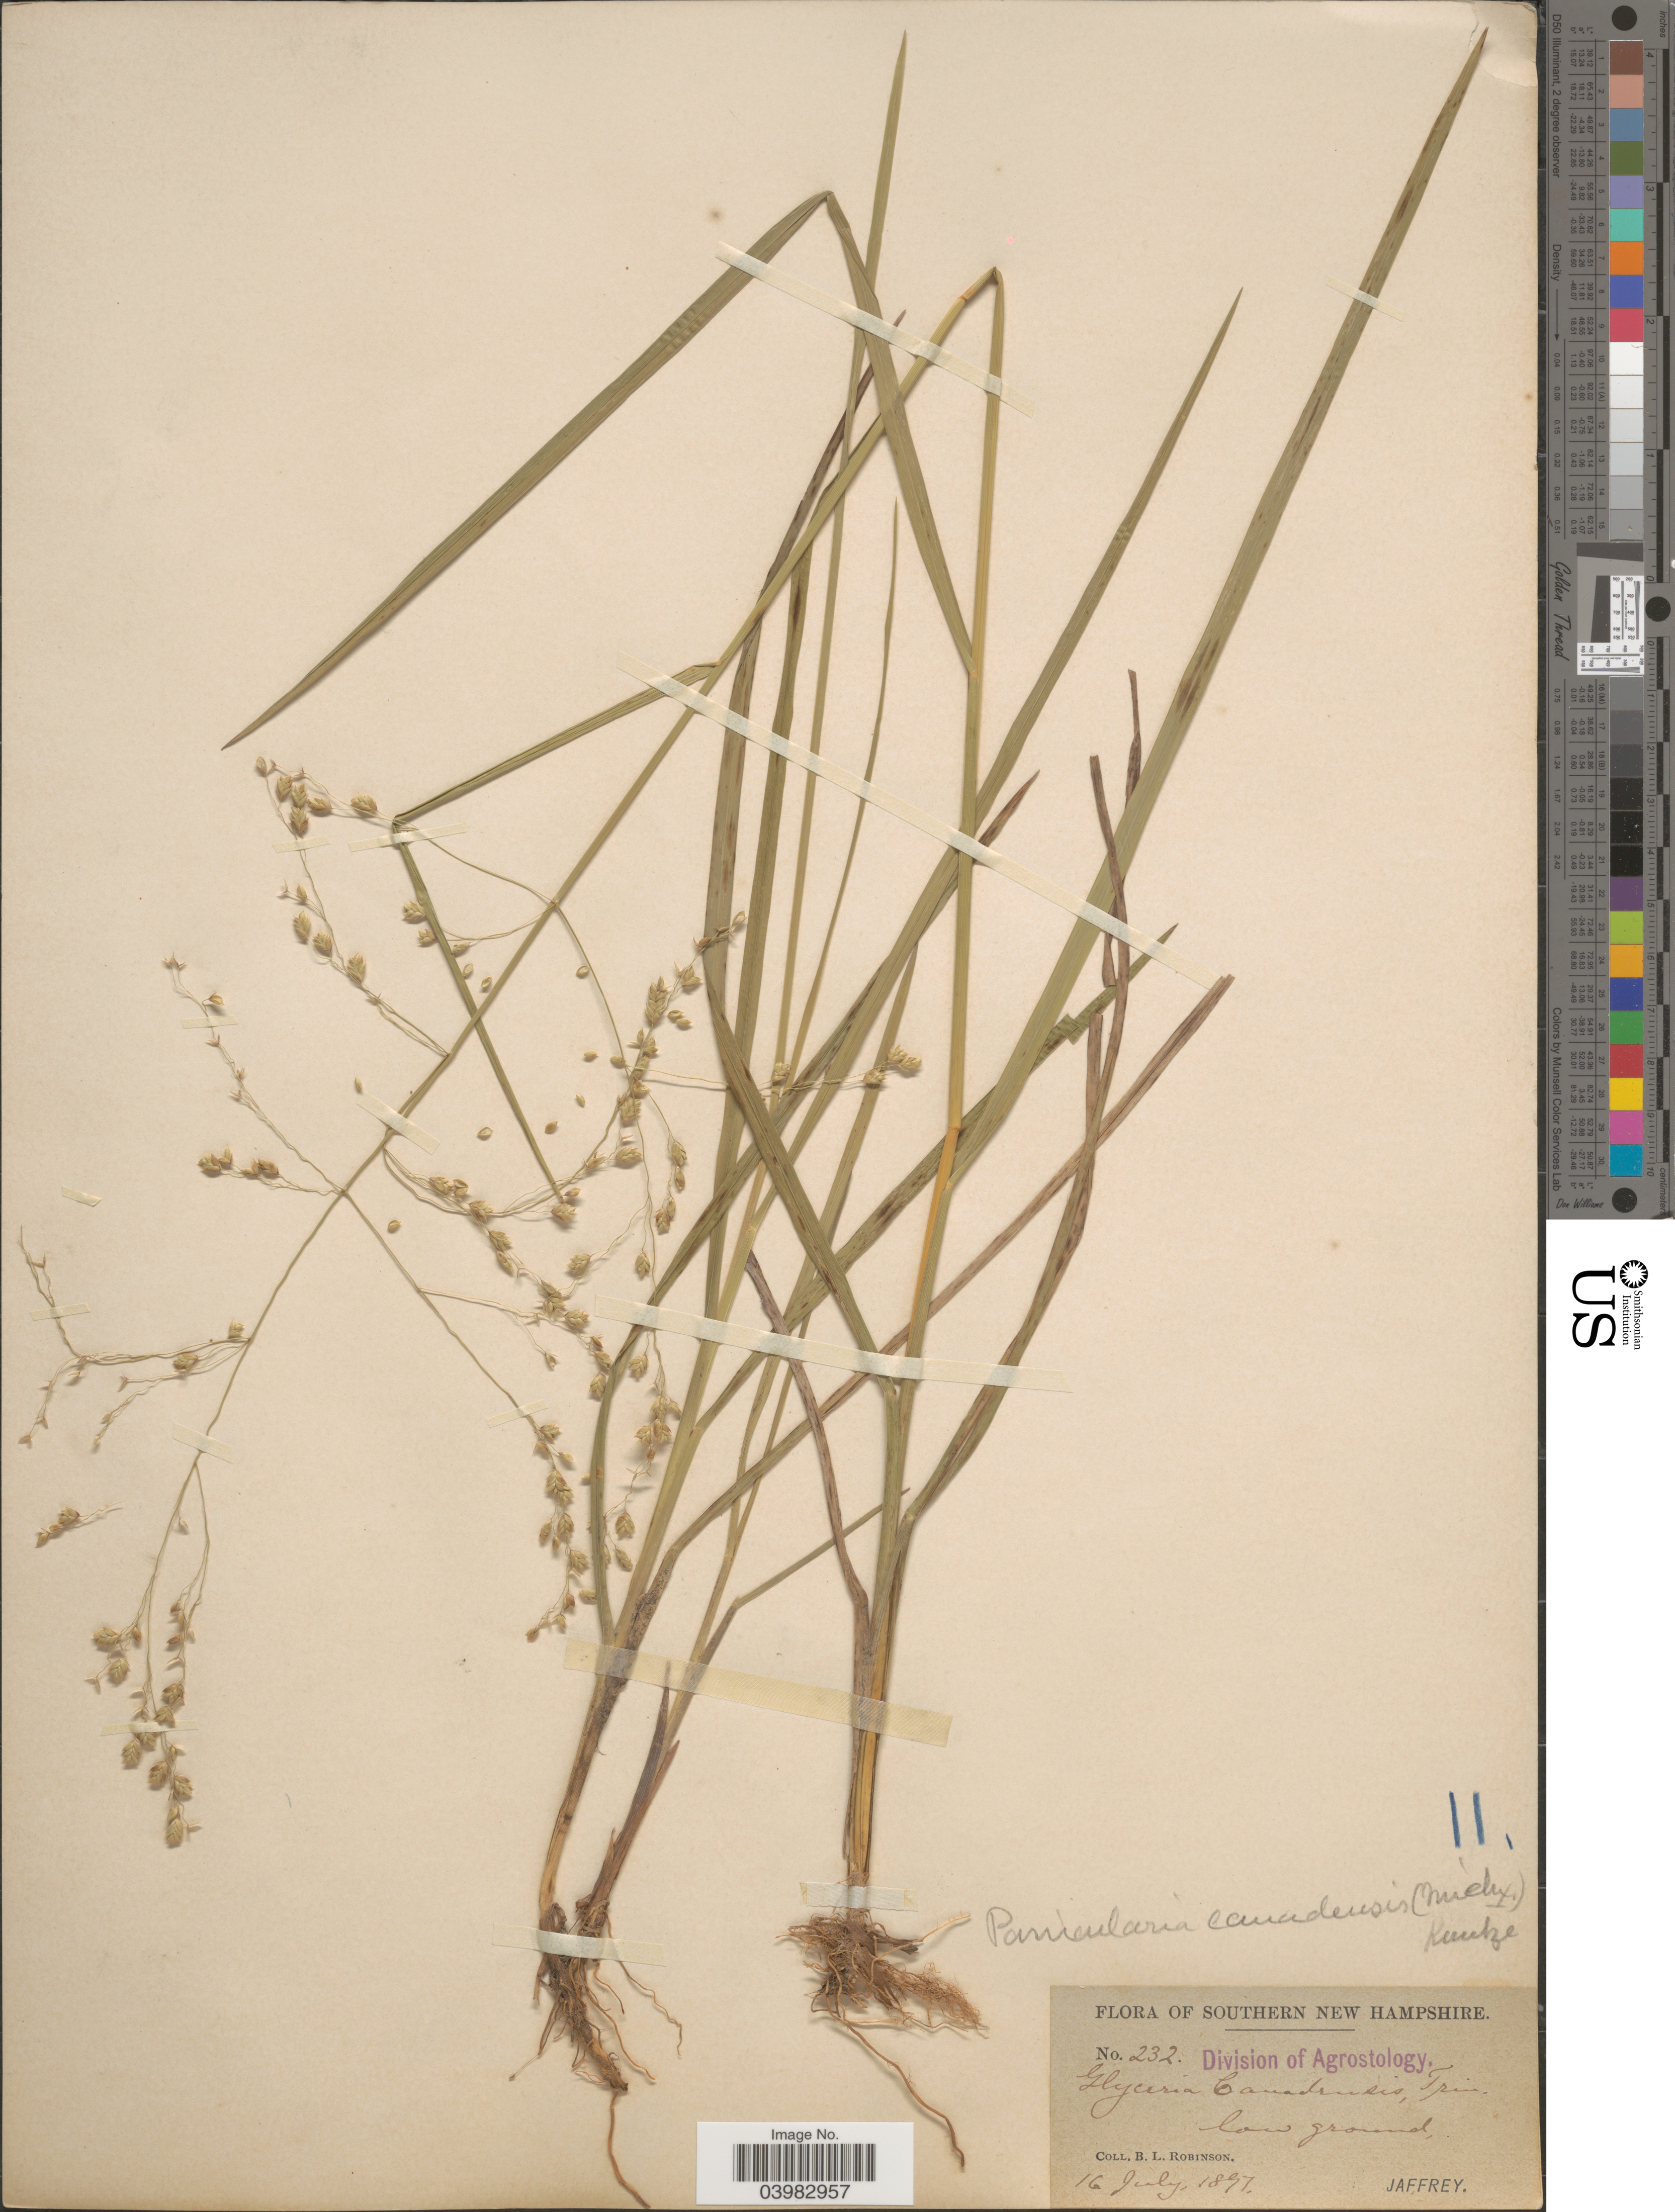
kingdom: Plantae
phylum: Tracheophyta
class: Liliopsida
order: Poales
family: Poaceae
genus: Glyceria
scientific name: Glyceria canadensis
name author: (Michx.) Trin.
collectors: B. L. Robinson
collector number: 232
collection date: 1897-07-16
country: United States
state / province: New Hampshire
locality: Southern New Hampshire. Jaffrey.